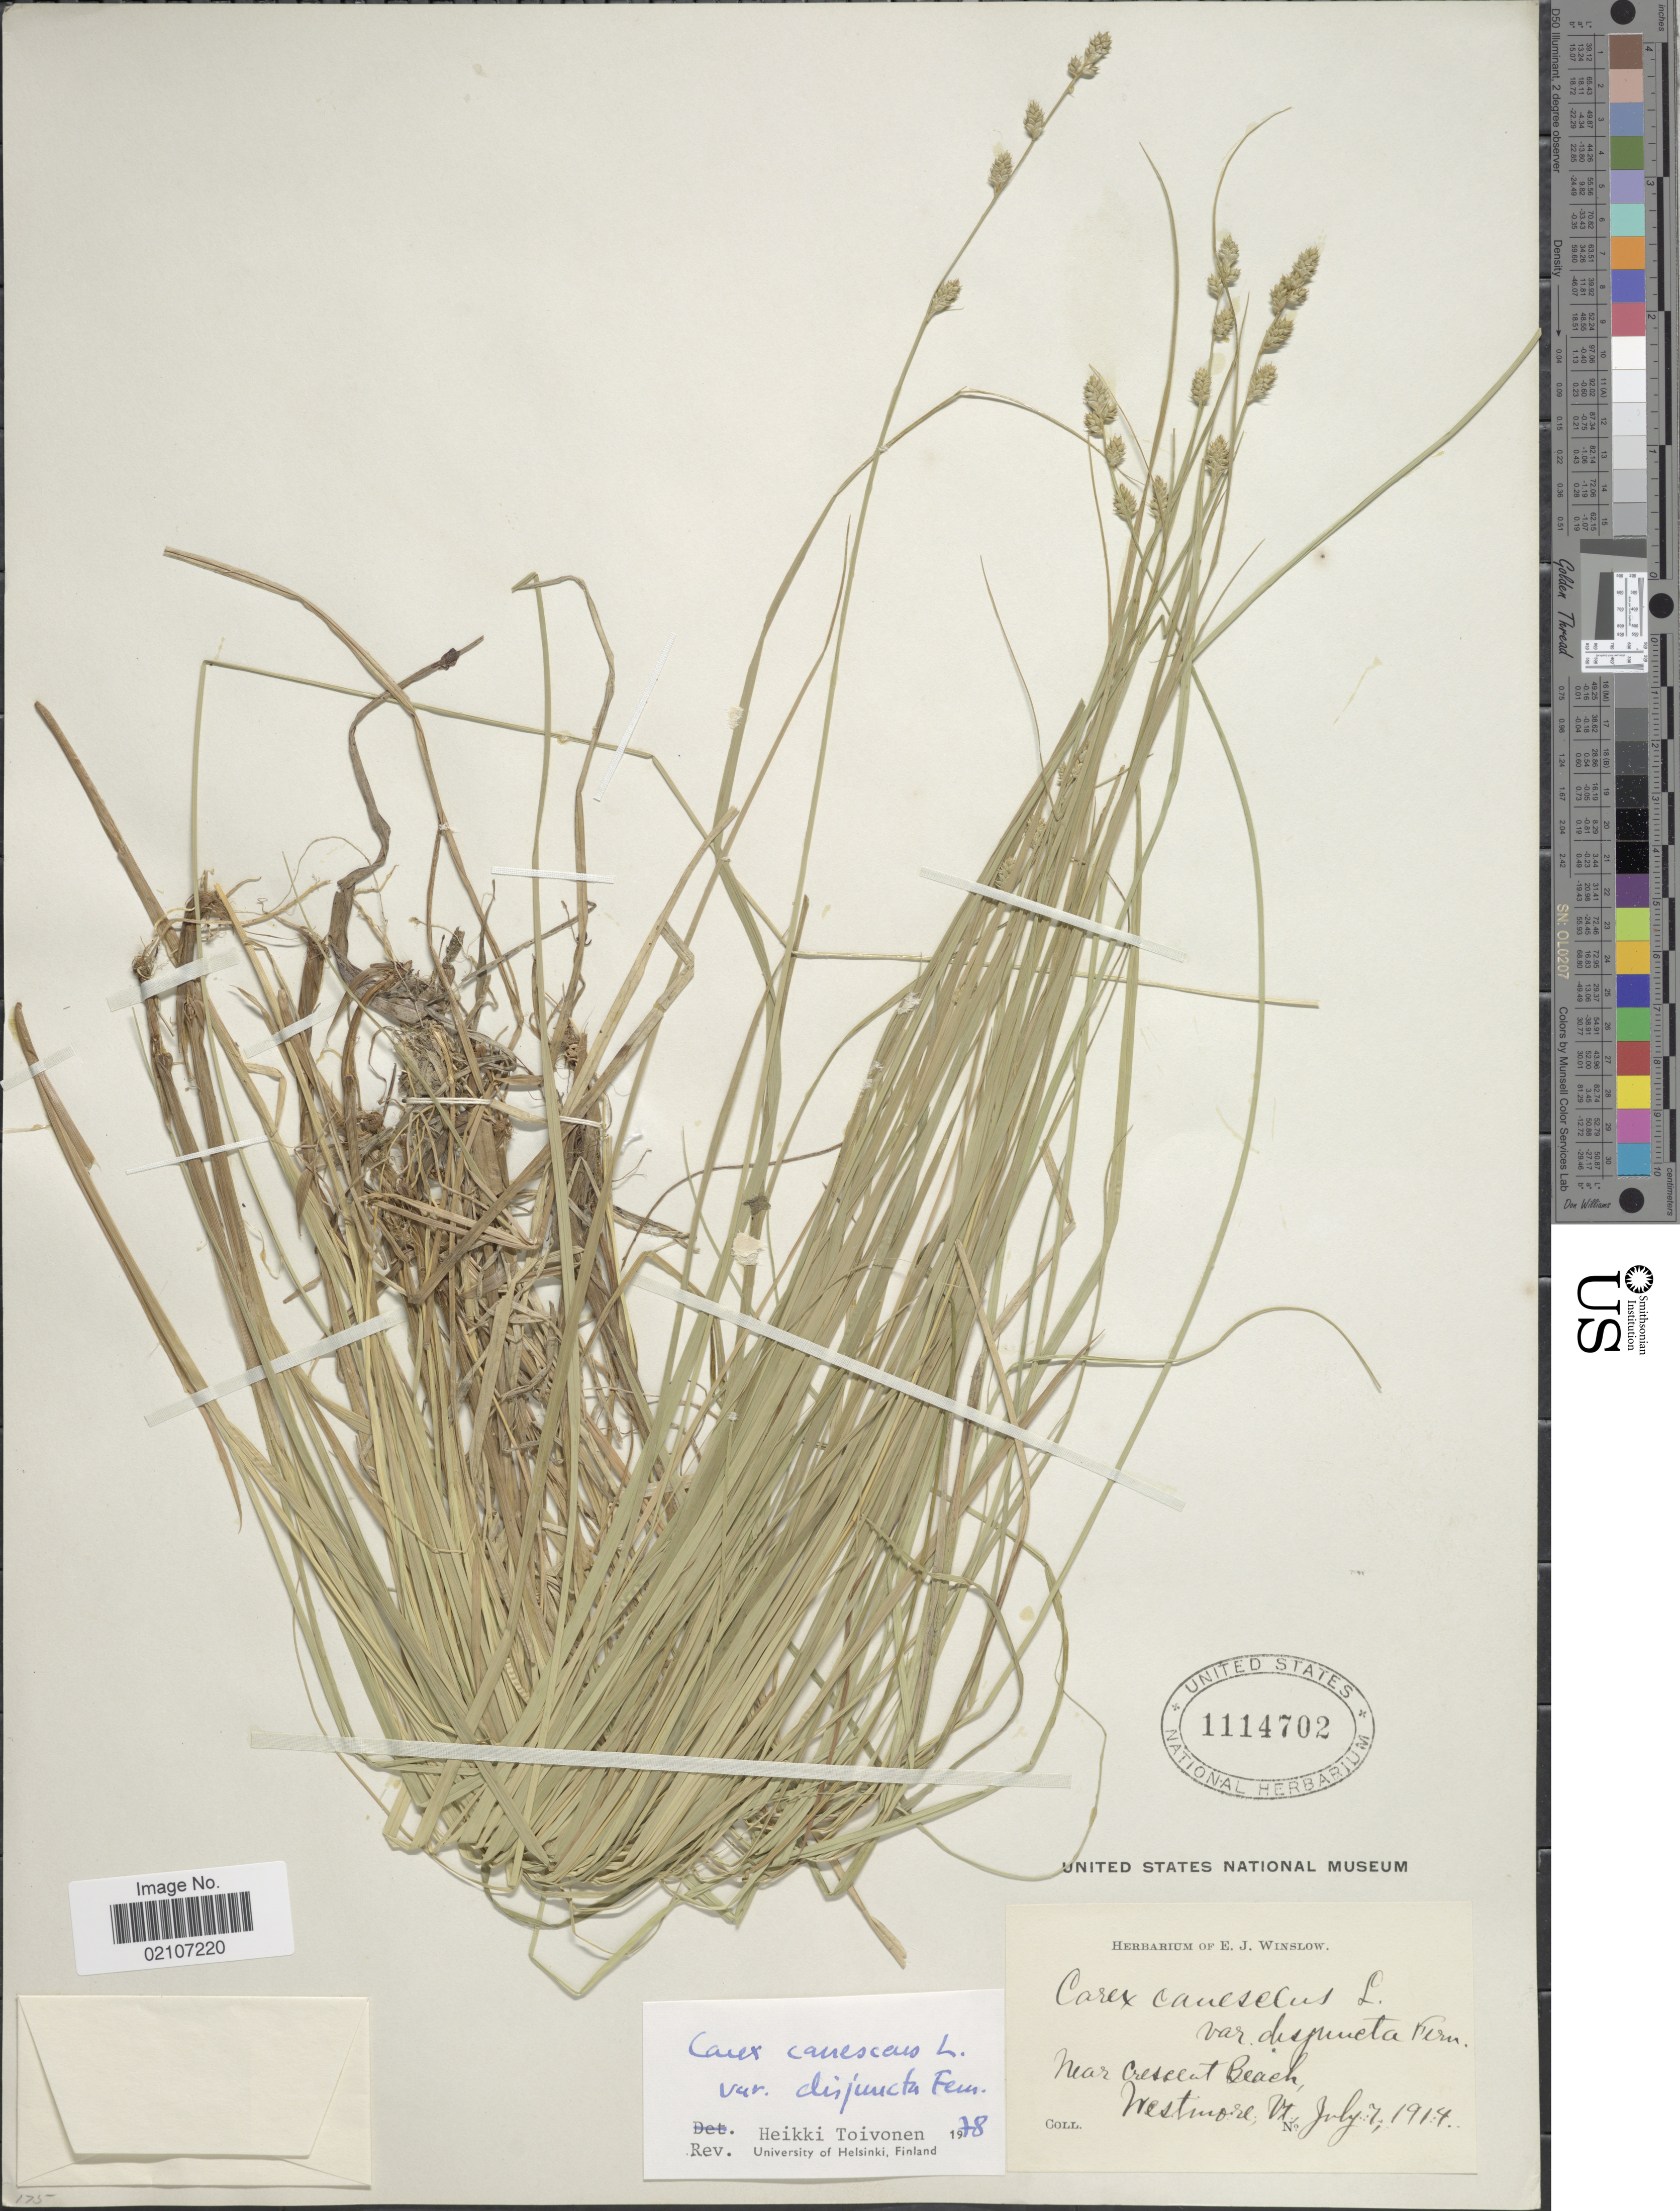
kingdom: Plantae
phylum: Tracheophyta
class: Liliopsida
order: Poales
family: Cyperaceae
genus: Carex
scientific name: Carex canescens var. disjuncta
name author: Fernald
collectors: ex herb. E. J. Winslow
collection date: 1914-07-07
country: United States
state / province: Vermont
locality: Near Cresecut Beach, Westmore, Vt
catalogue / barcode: US 1114702